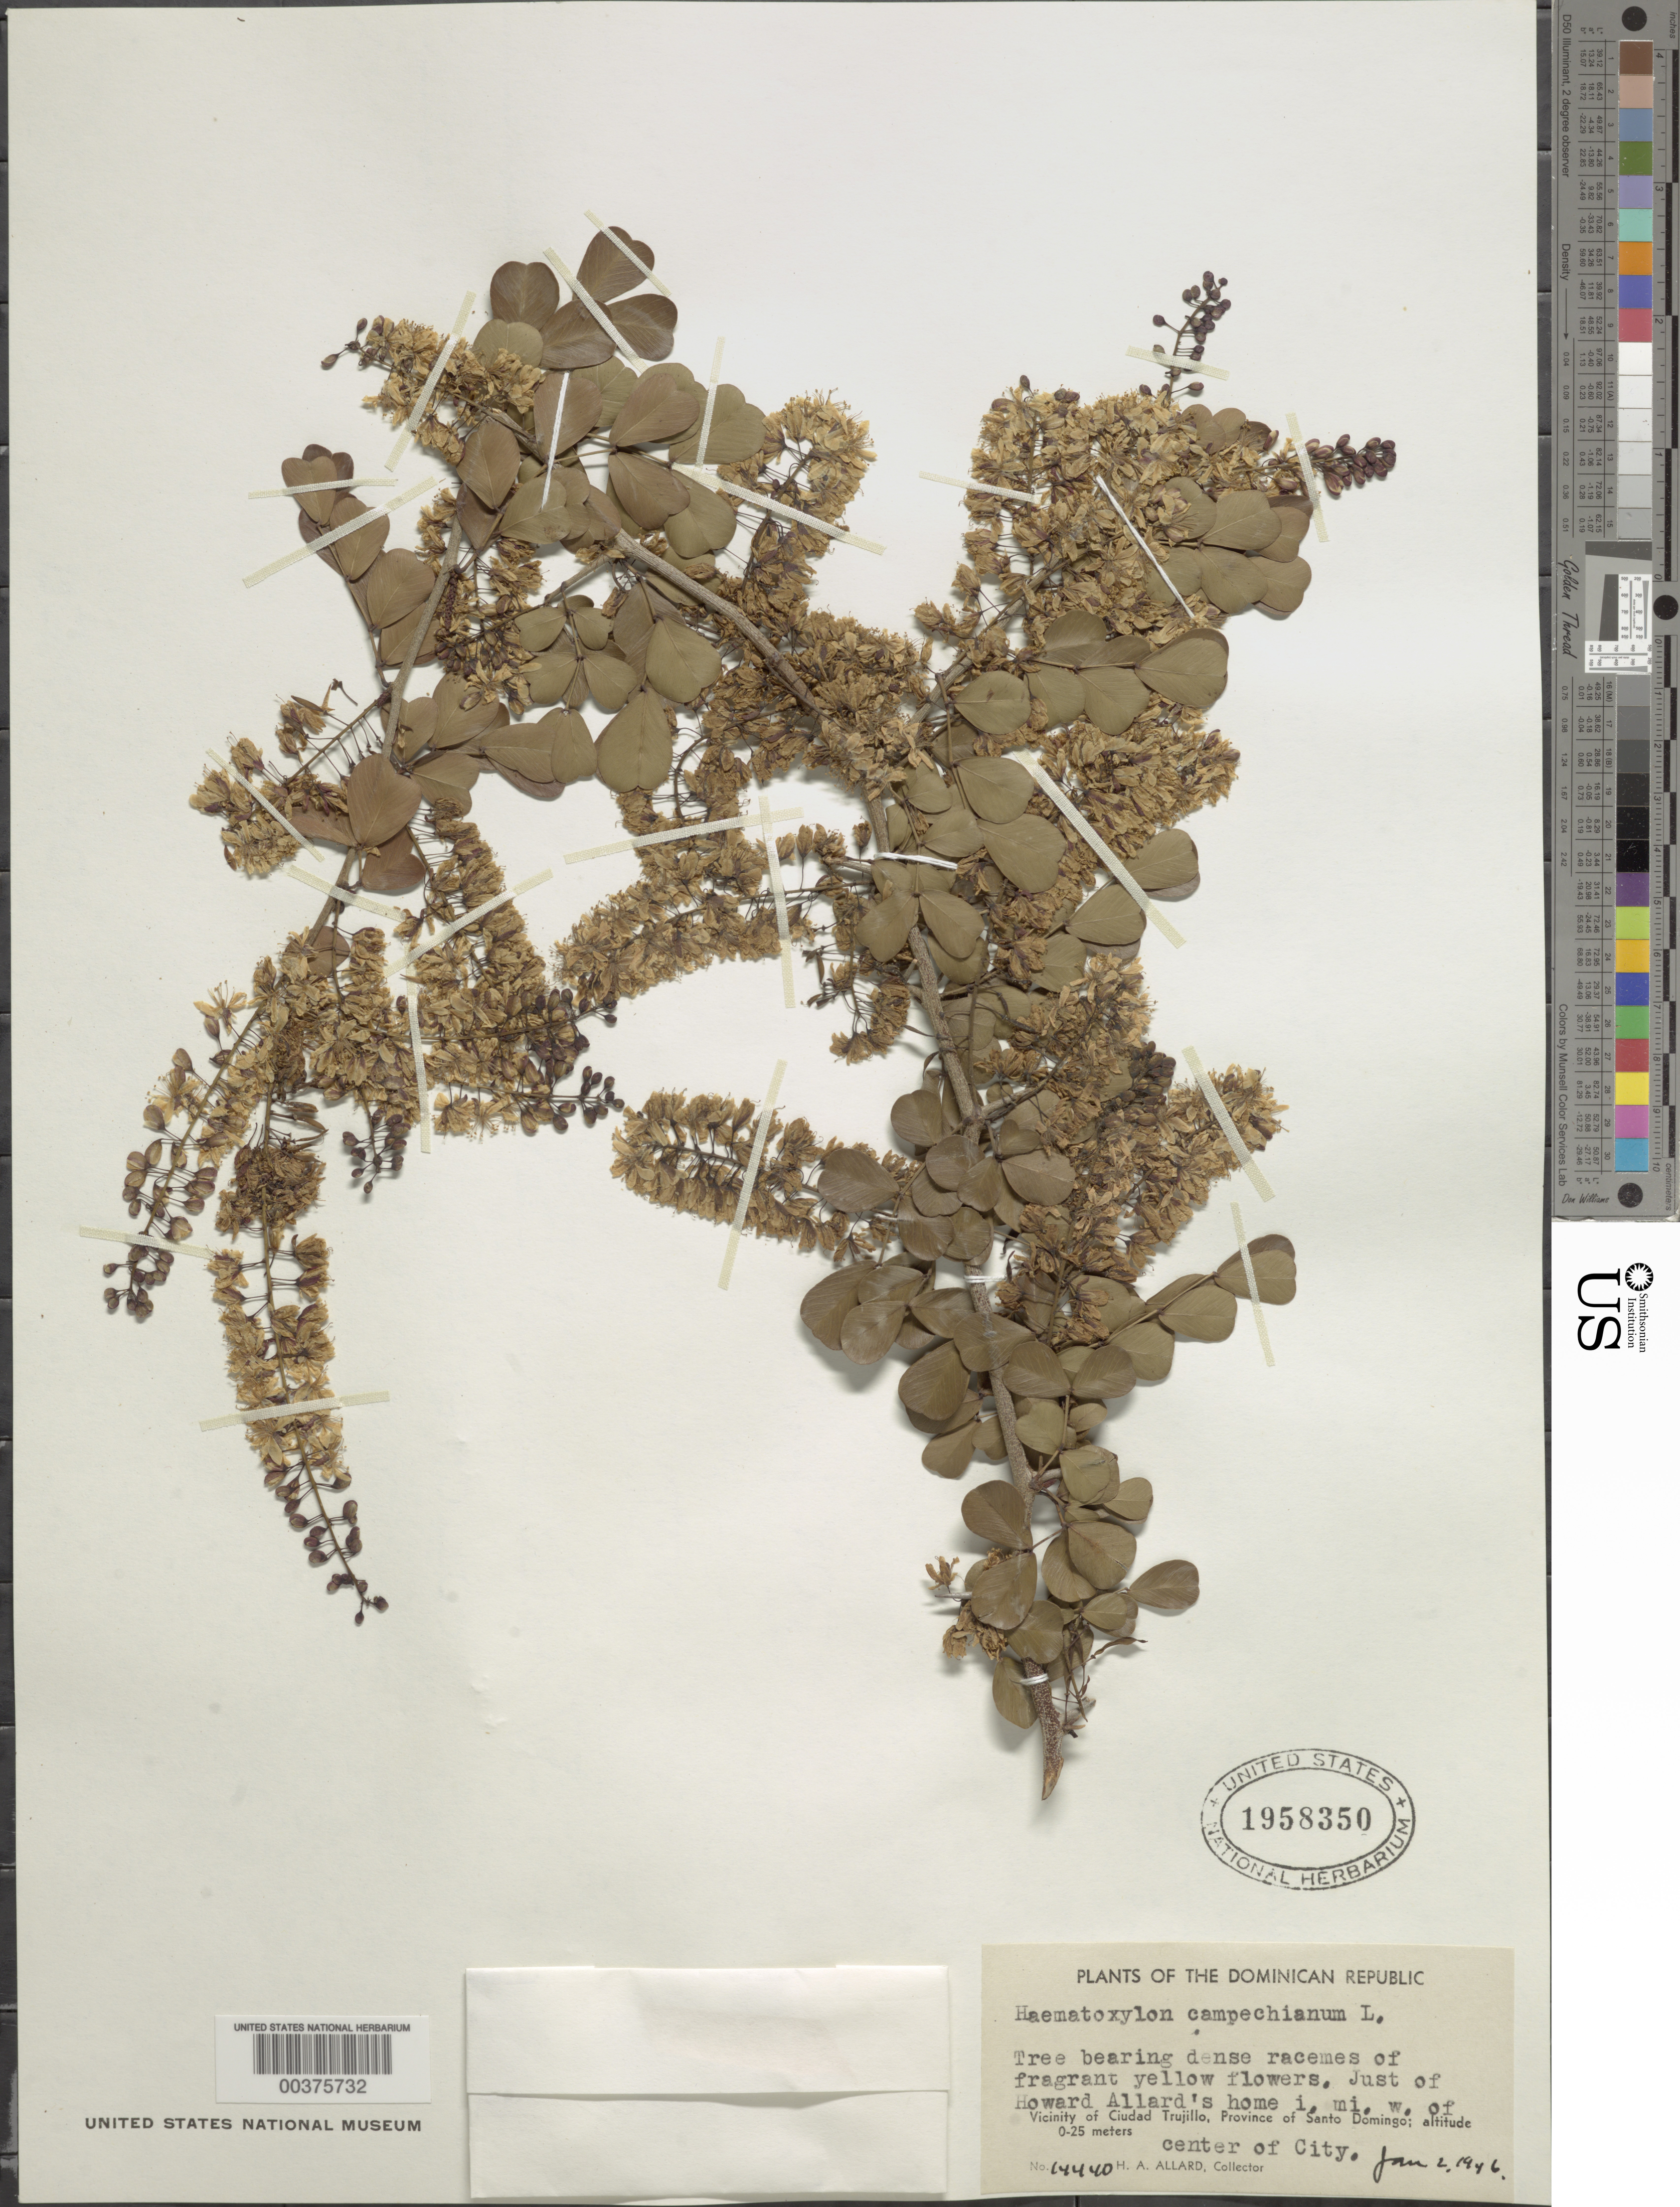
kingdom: Plantae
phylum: Tracheophyta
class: Magnoliopsida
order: Fabales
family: Fabaceae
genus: Haematoxylum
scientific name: Haematoxylum campechianum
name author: L.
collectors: H. A. Allard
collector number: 14440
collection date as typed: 02 Jan 1946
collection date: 1946-01-02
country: Dominican Republic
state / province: Distrito Nacional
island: Hispaniola Island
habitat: just off home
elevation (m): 0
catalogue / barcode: US 1958350